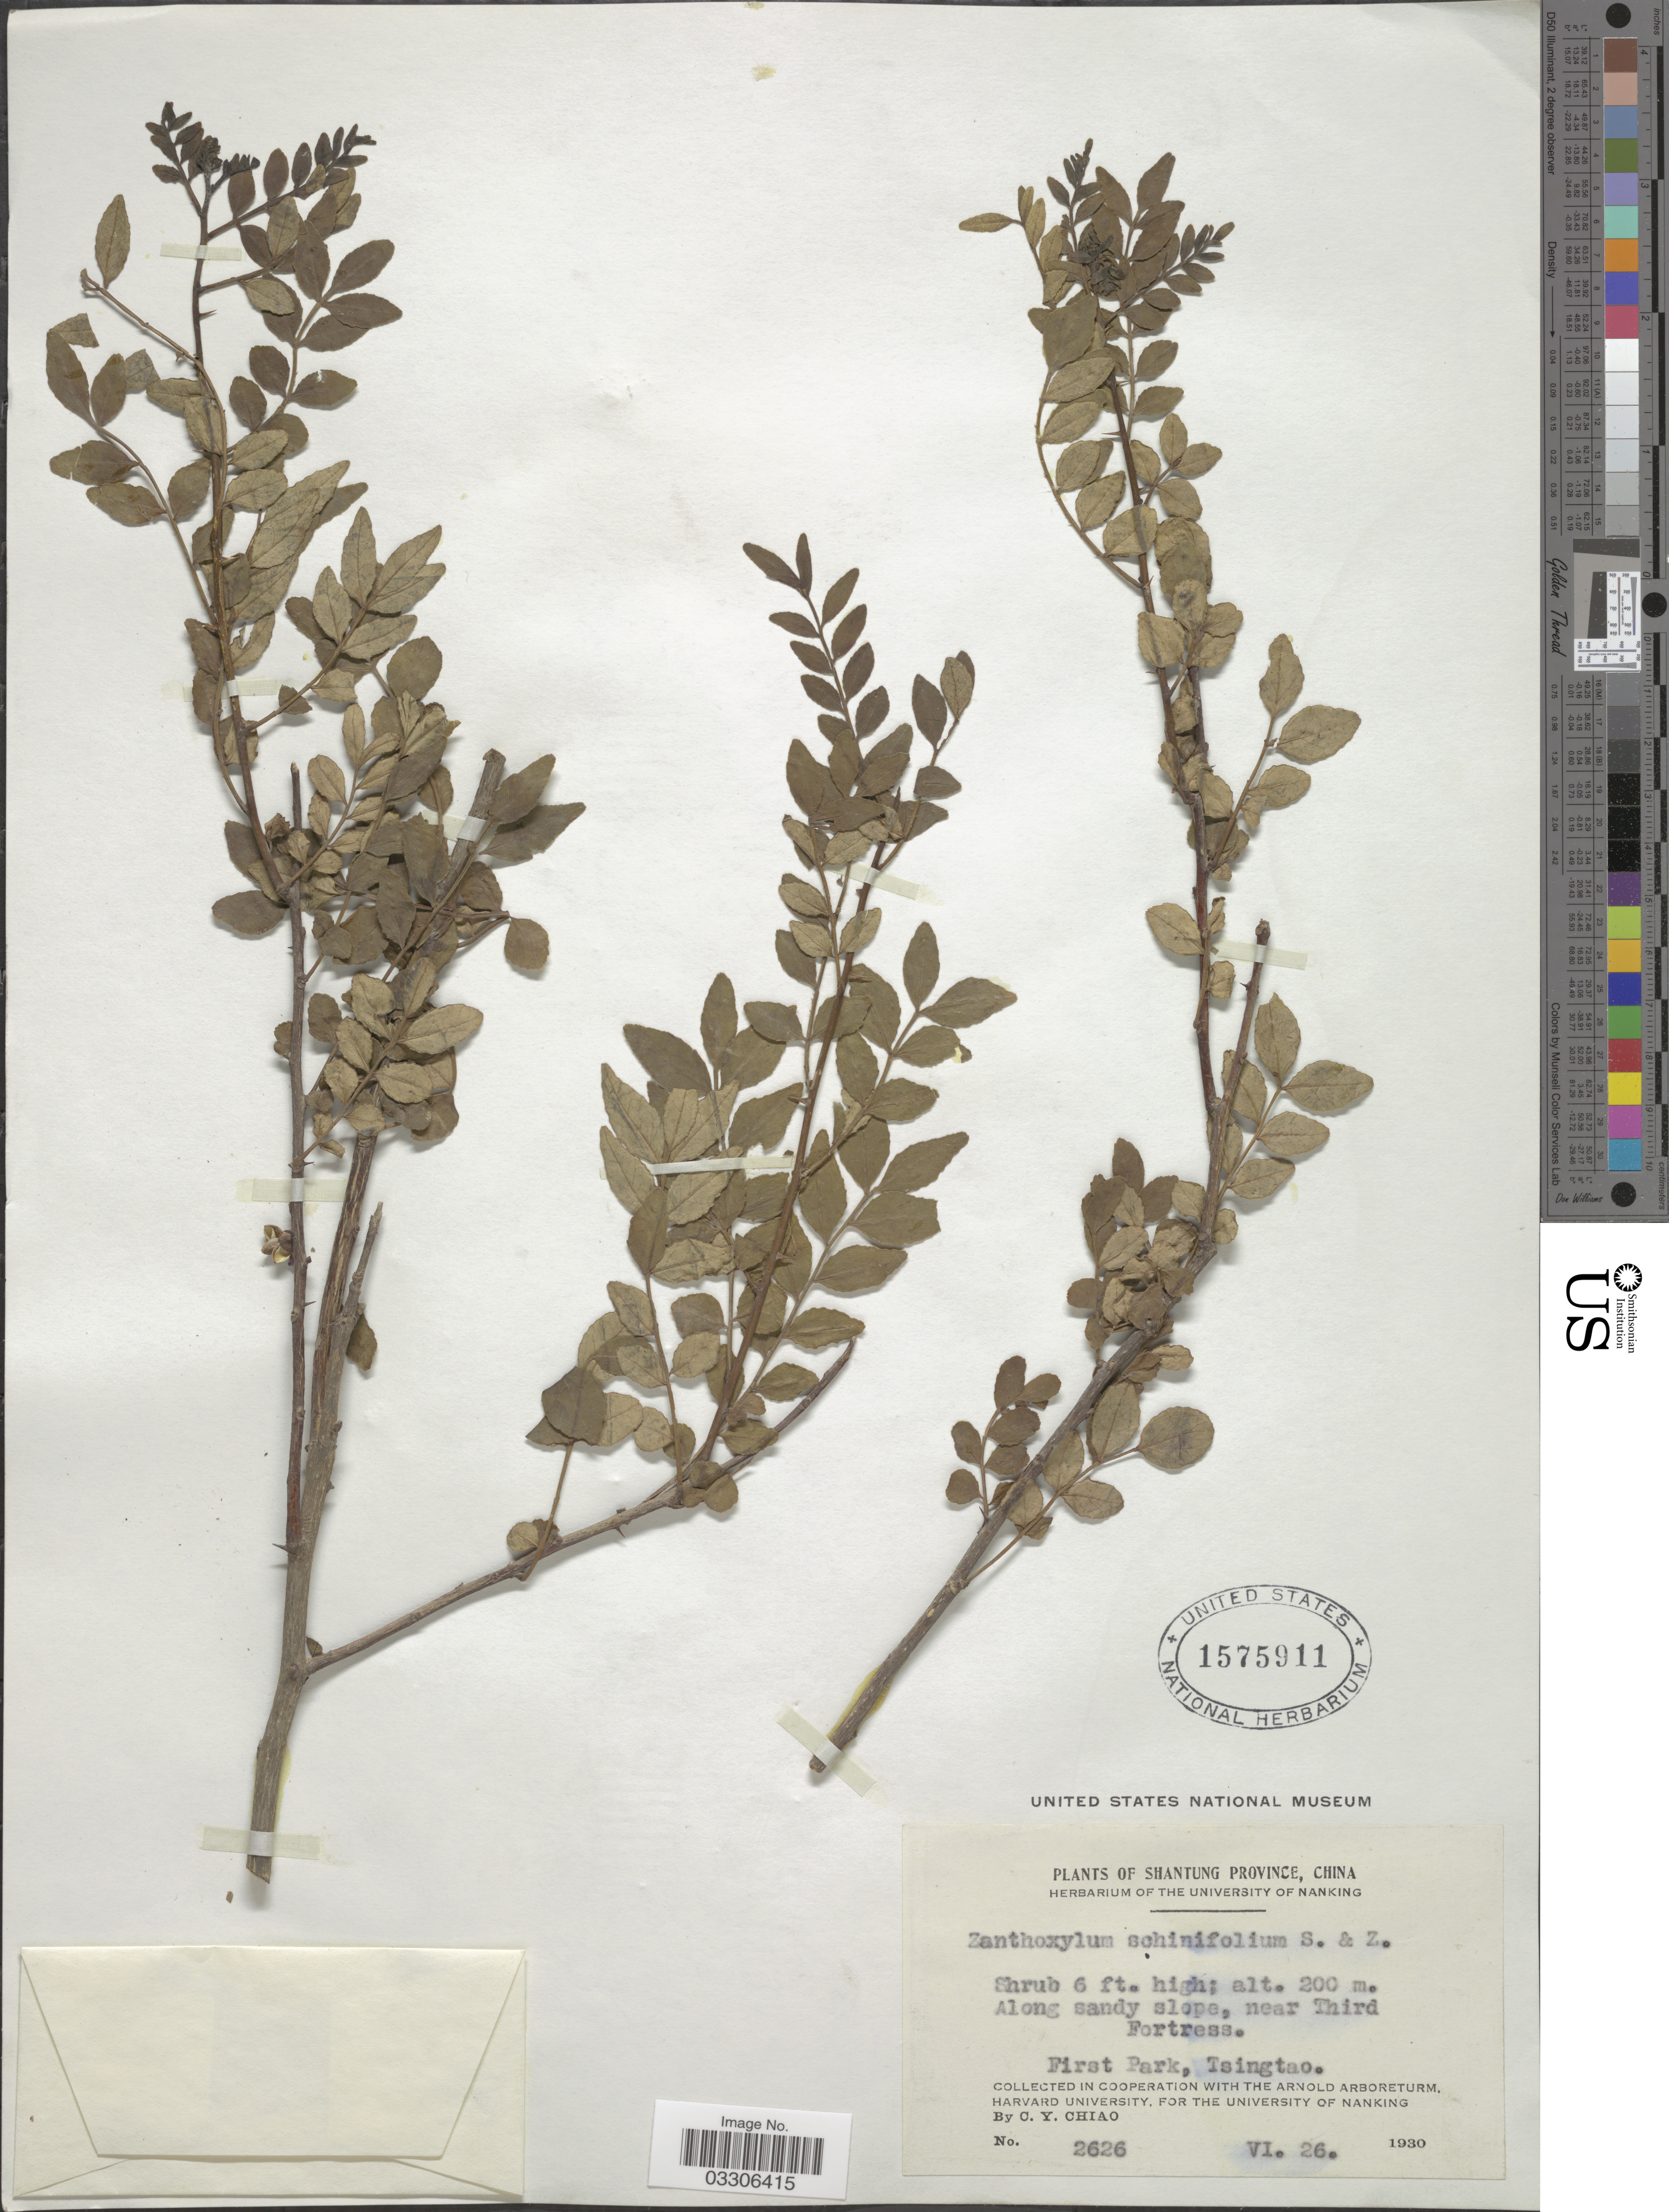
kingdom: Plantae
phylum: Tracheophyta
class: Magnoliopsida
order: Sapindales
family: Rutaceae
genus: Zanthoxylum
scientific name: Zanthoxylum schinifolium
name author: Siebold & Zucc.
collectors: C. Y. Chiao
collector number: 2626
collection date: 1930-06-26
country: China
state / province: Shandong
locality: Shantung Province. Along sandy slope, near Third Fortress. First Park, Tsingtao.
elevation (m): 200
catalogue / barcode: US 1575911